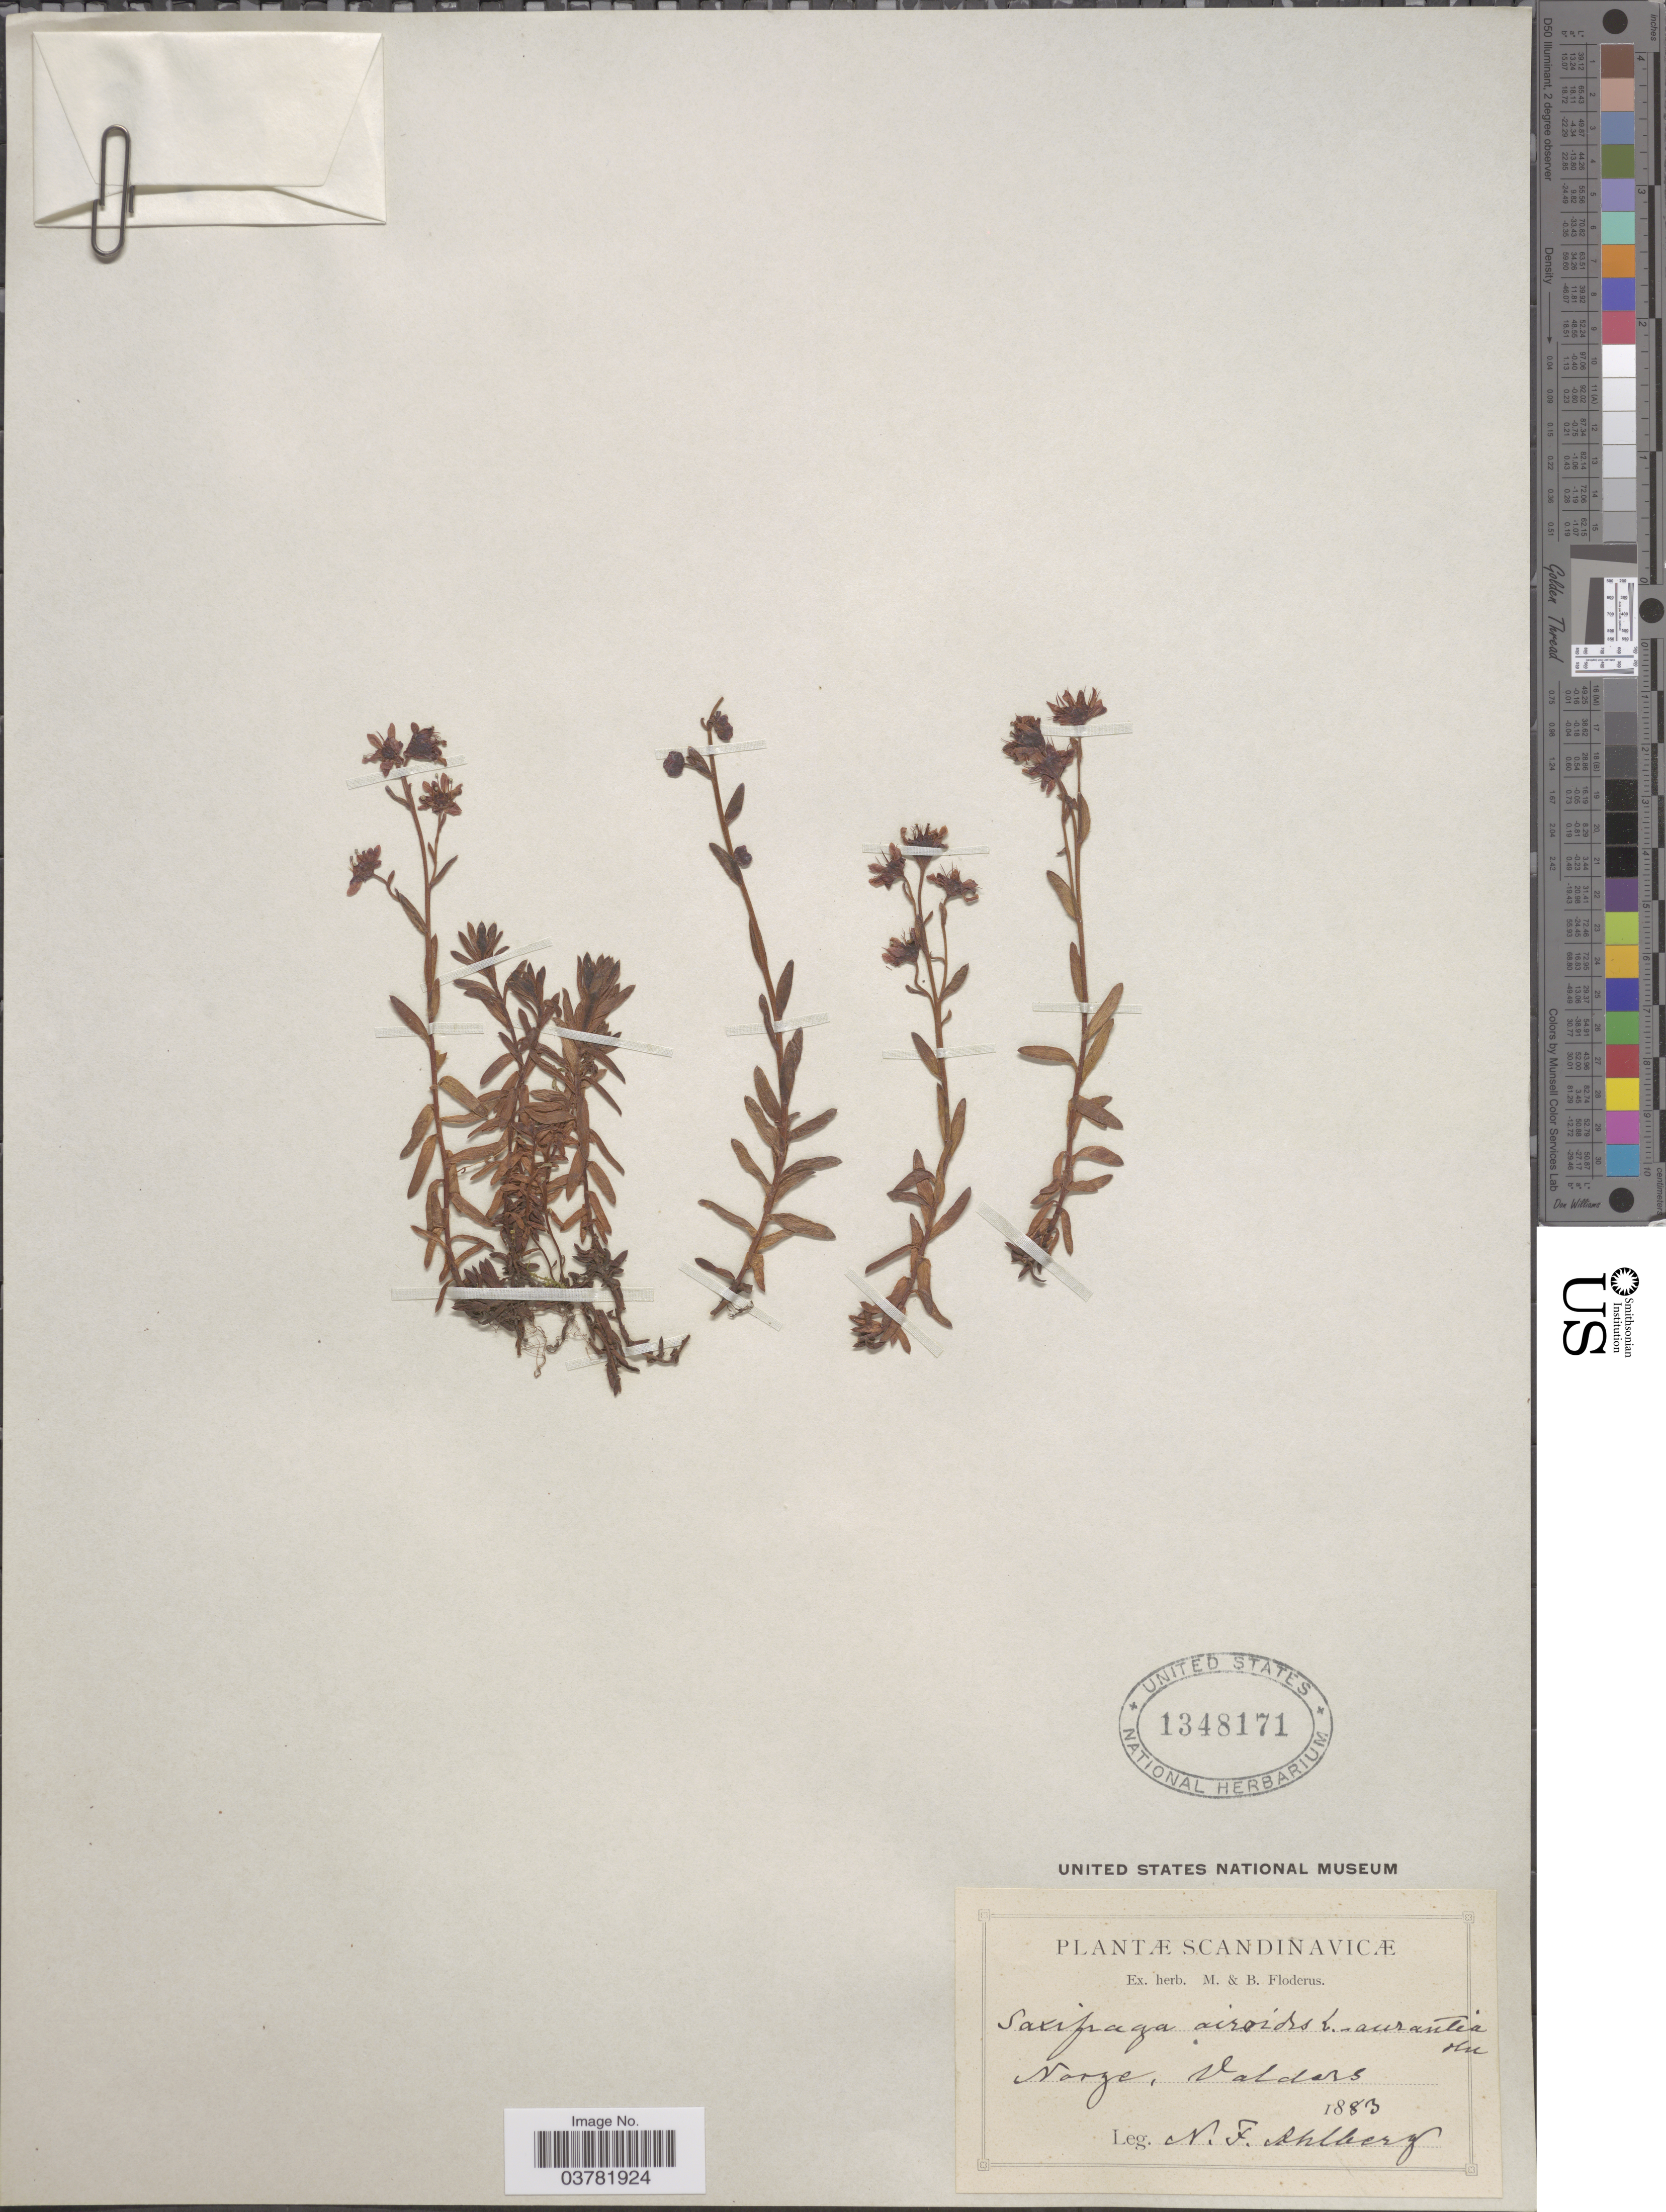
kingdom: Plantae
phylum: Tracheophyta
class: Magnoliopsida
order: Saxifragales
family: Saxifragaceae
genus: Saxifraga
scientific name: Saxifraga aizoides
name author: L.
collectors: N. Ahlberg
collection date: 1883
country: Norway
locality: Scandinavicæ. Norge, Valders.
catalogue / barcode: US 1348171